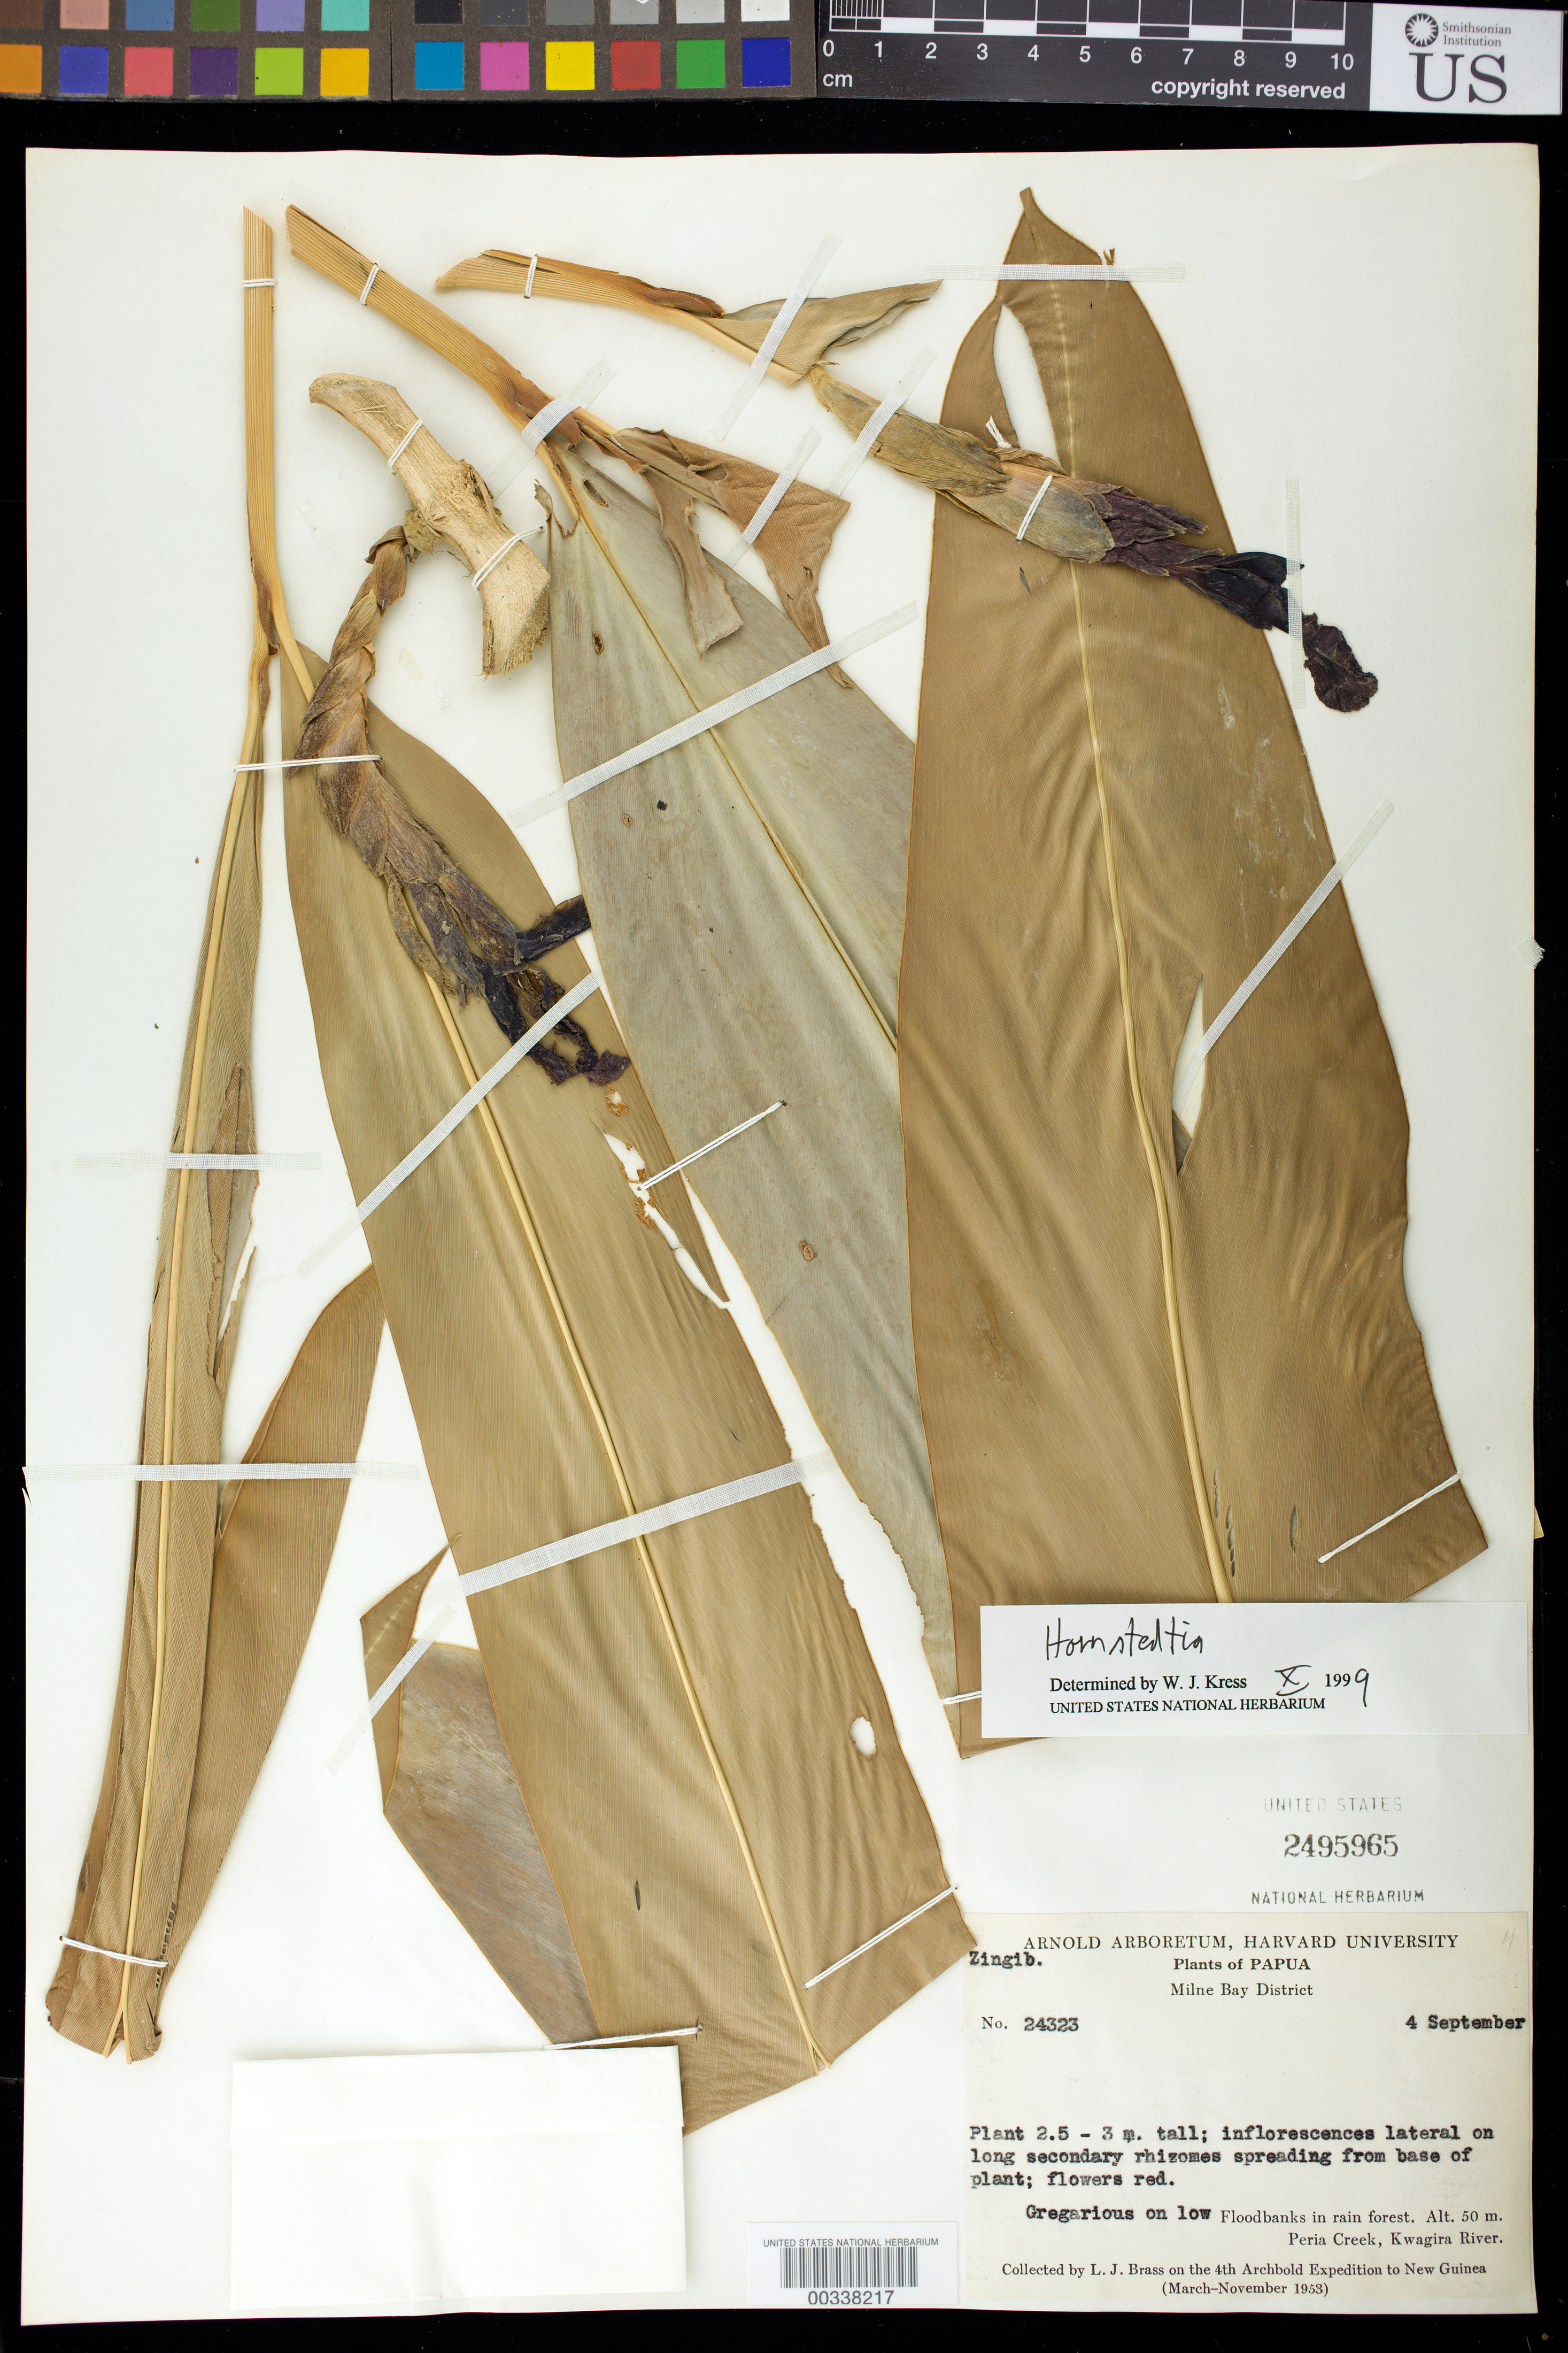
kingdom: Plantae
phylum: Tracheophyta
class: Liliopsida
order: Zingiberales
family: Zingiberaceae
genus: Hornstedtia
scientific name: Hornstedtia sp.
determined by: Kress, W. J., (US), Smithsonian Institution - National Museum of Natural History (UNITED STATES)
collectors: L. J. Brass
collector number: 24323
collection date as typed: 04 Sep 1953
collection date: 1953-09-04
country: Papua New Guinea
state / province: Milne Bay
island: New Guinea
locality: Milne bay dist, peria creek, kwagira river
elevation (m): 50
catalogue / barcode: US 2495965